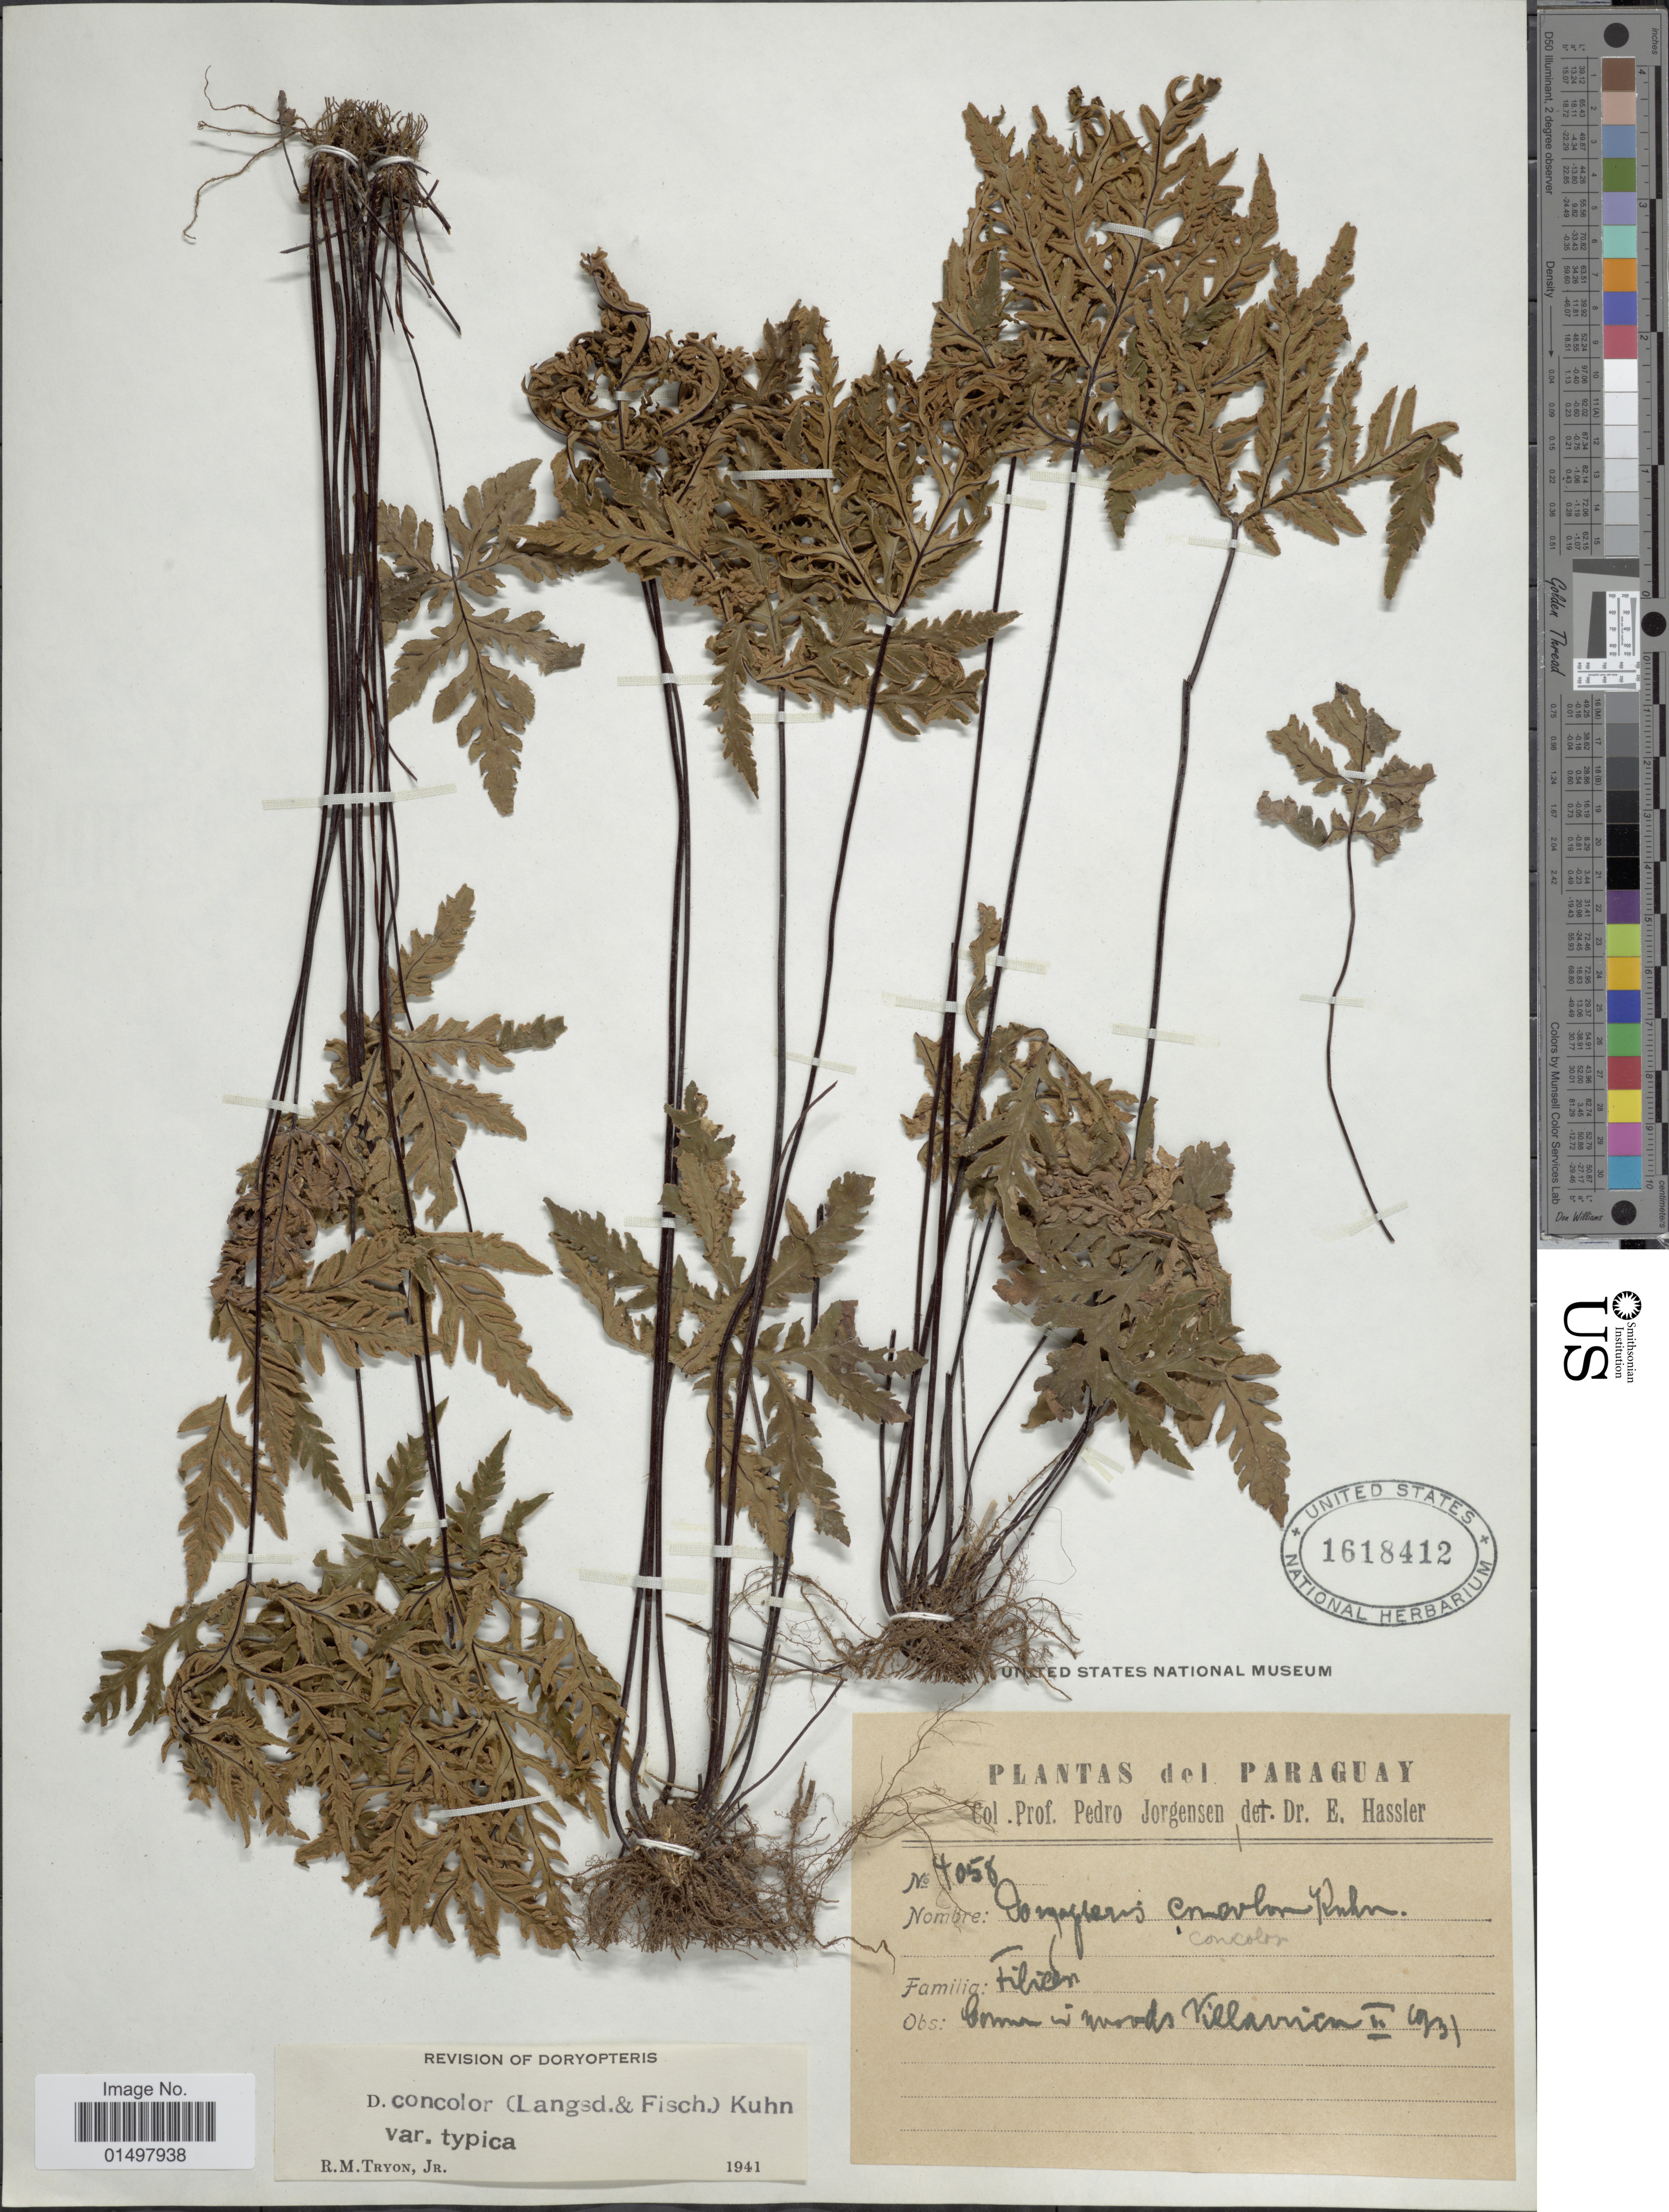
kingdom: Plantae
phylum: Tracheophyta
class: Polypodiopsida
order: Polypodiales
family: Pteridaceae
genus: Doryopteris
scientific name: Doryopteris concolor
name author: (Langsd. & Fisch.) Kuhn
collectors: P. Jörgensen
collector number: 4058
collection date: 1931-02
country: Paraguay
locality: Villarrica.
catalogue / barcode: US 1618412